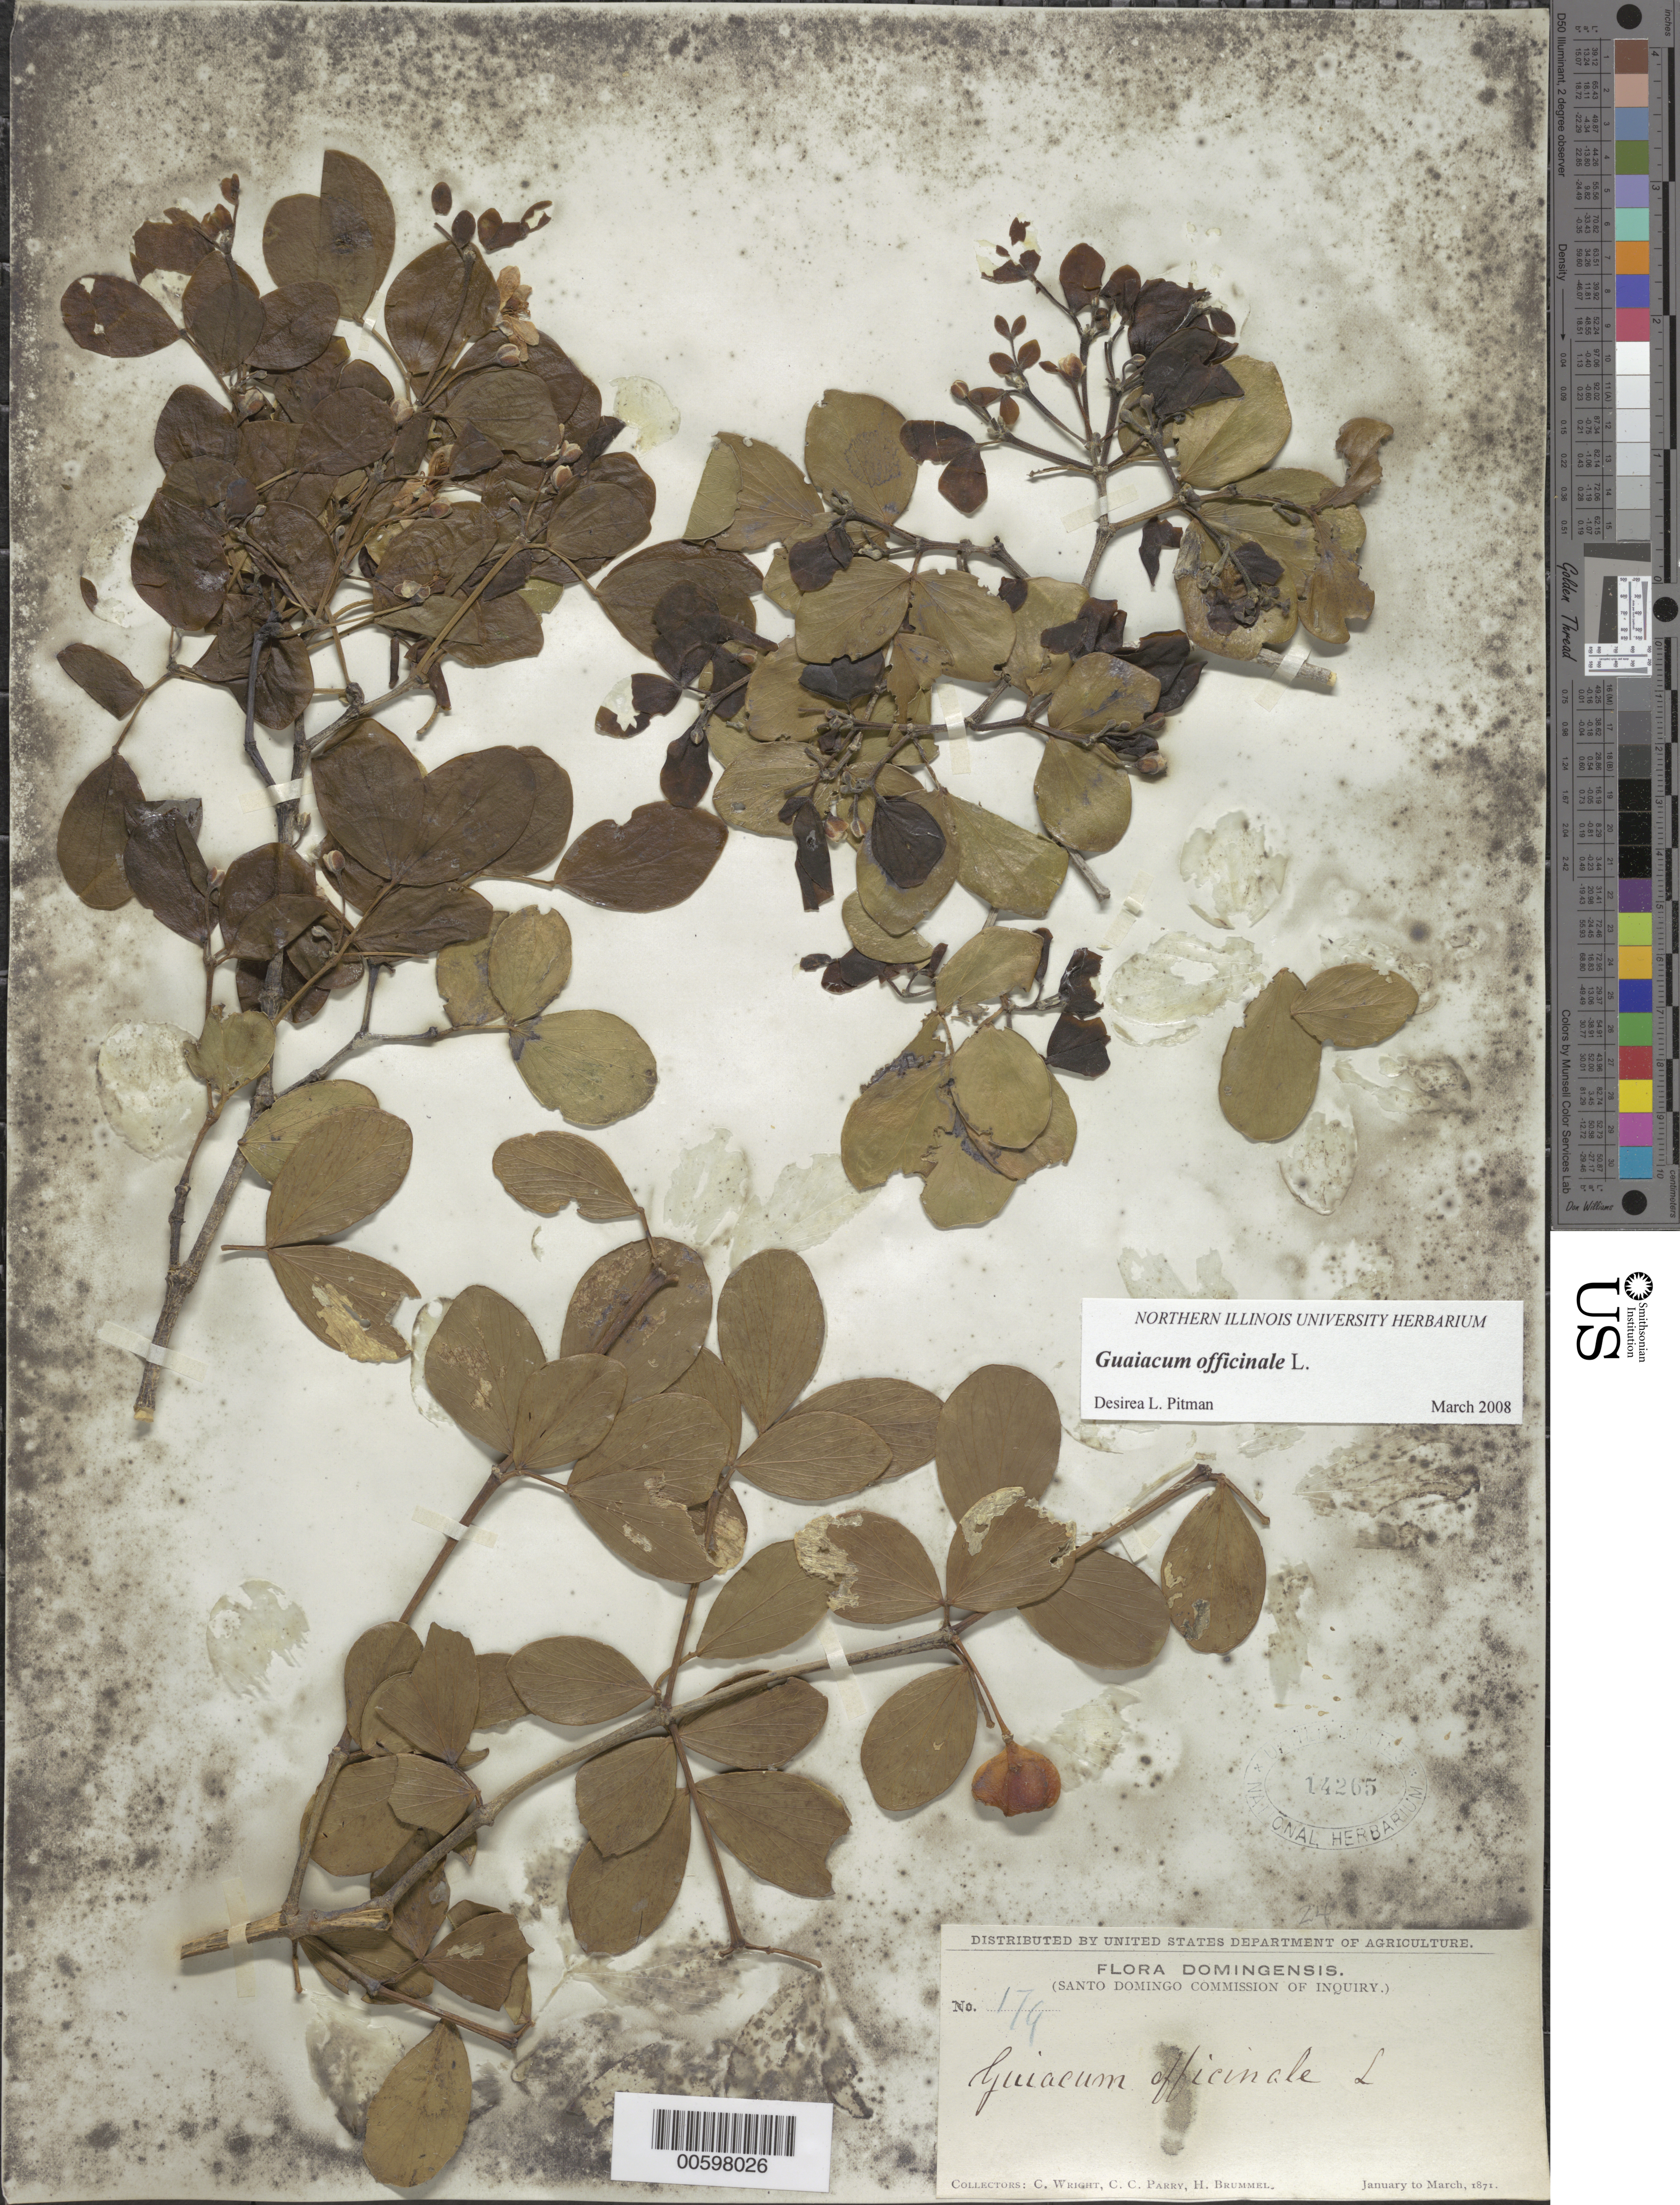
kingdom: Plantae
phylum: Tracheophyta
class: Magnoliopsida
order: Zygophyllales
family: Zygophyllaceae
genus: Guaiacum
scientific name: Guaiacum officinale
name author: L.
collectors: C. Wright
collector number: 176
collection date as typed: Jan 1871 to -- Mar 1871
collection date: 1871-01/1871-03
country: Dominican Republic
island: Hispaniola Island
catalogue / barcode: US 14265